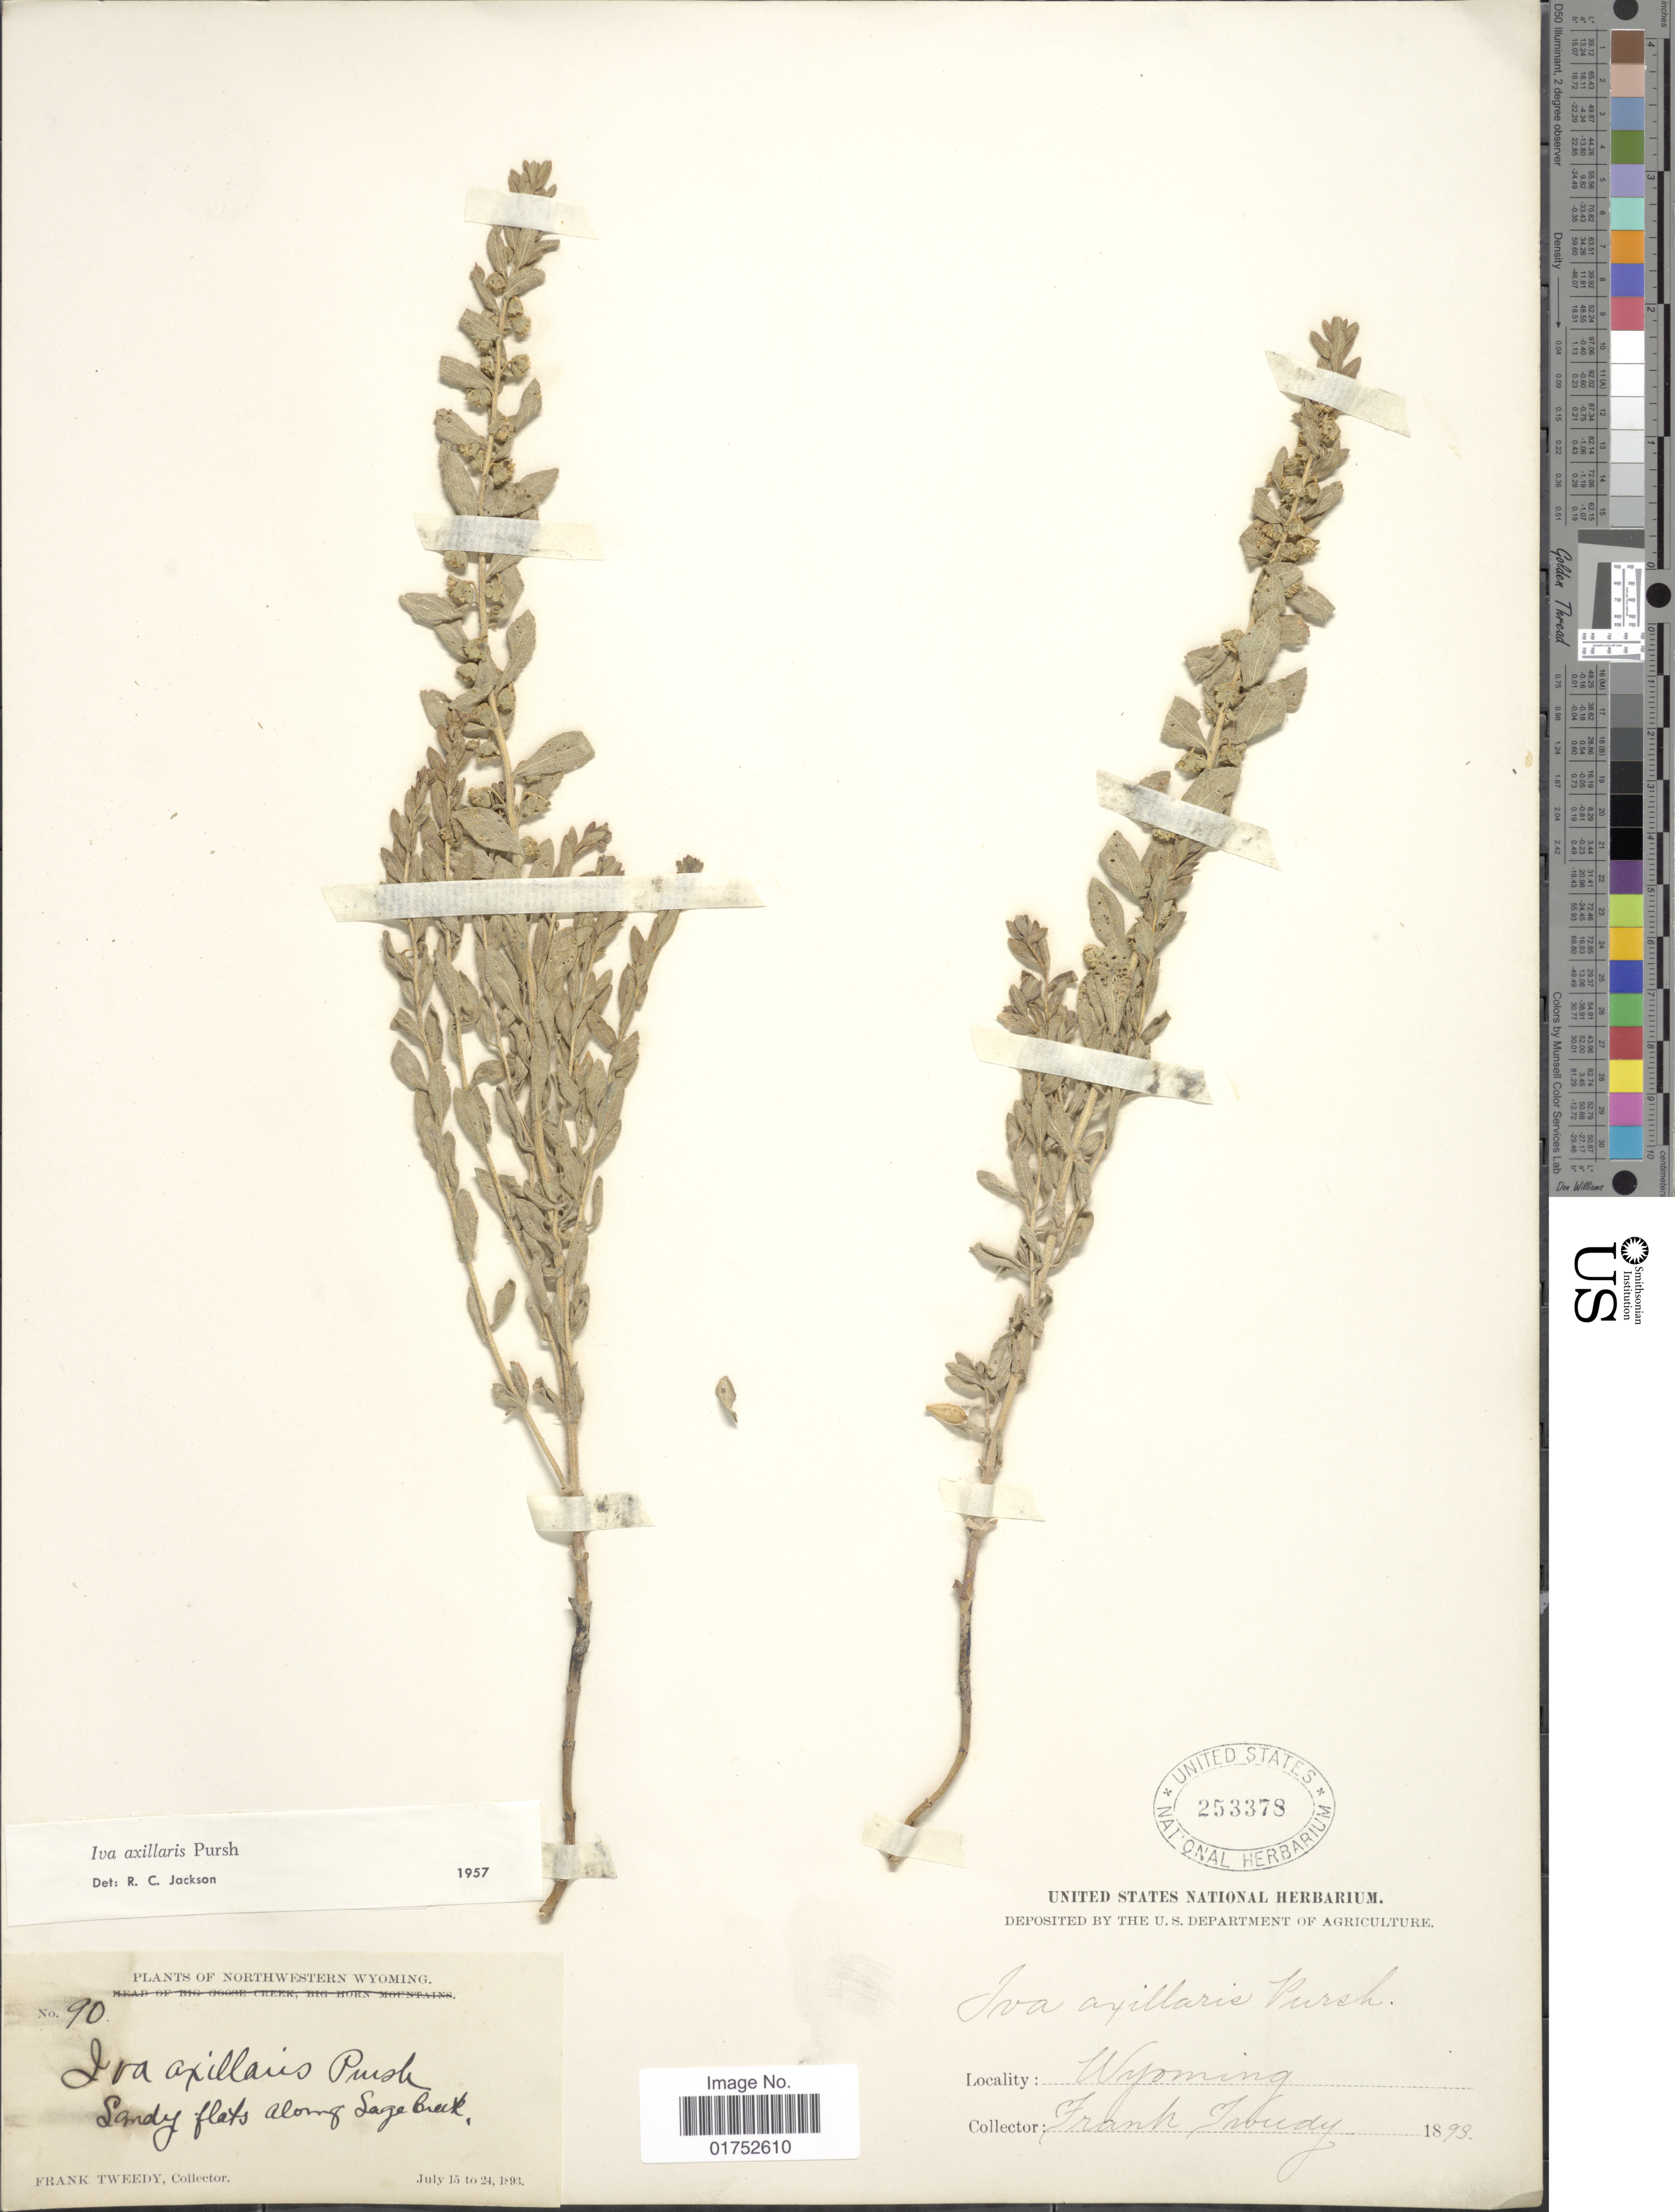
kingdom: Plantae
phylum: Tracheophyta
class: Magnoliopsida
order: Asterales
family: Asteraceae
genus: Iva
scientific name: Iva axillaris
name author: Pursh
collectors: F. Tweedy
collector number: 90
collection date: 1893-07-15/1893-07-24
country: United States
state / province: Wyoming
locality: Northwestern Wyoming, along Sage Creek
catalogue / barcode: US 253378